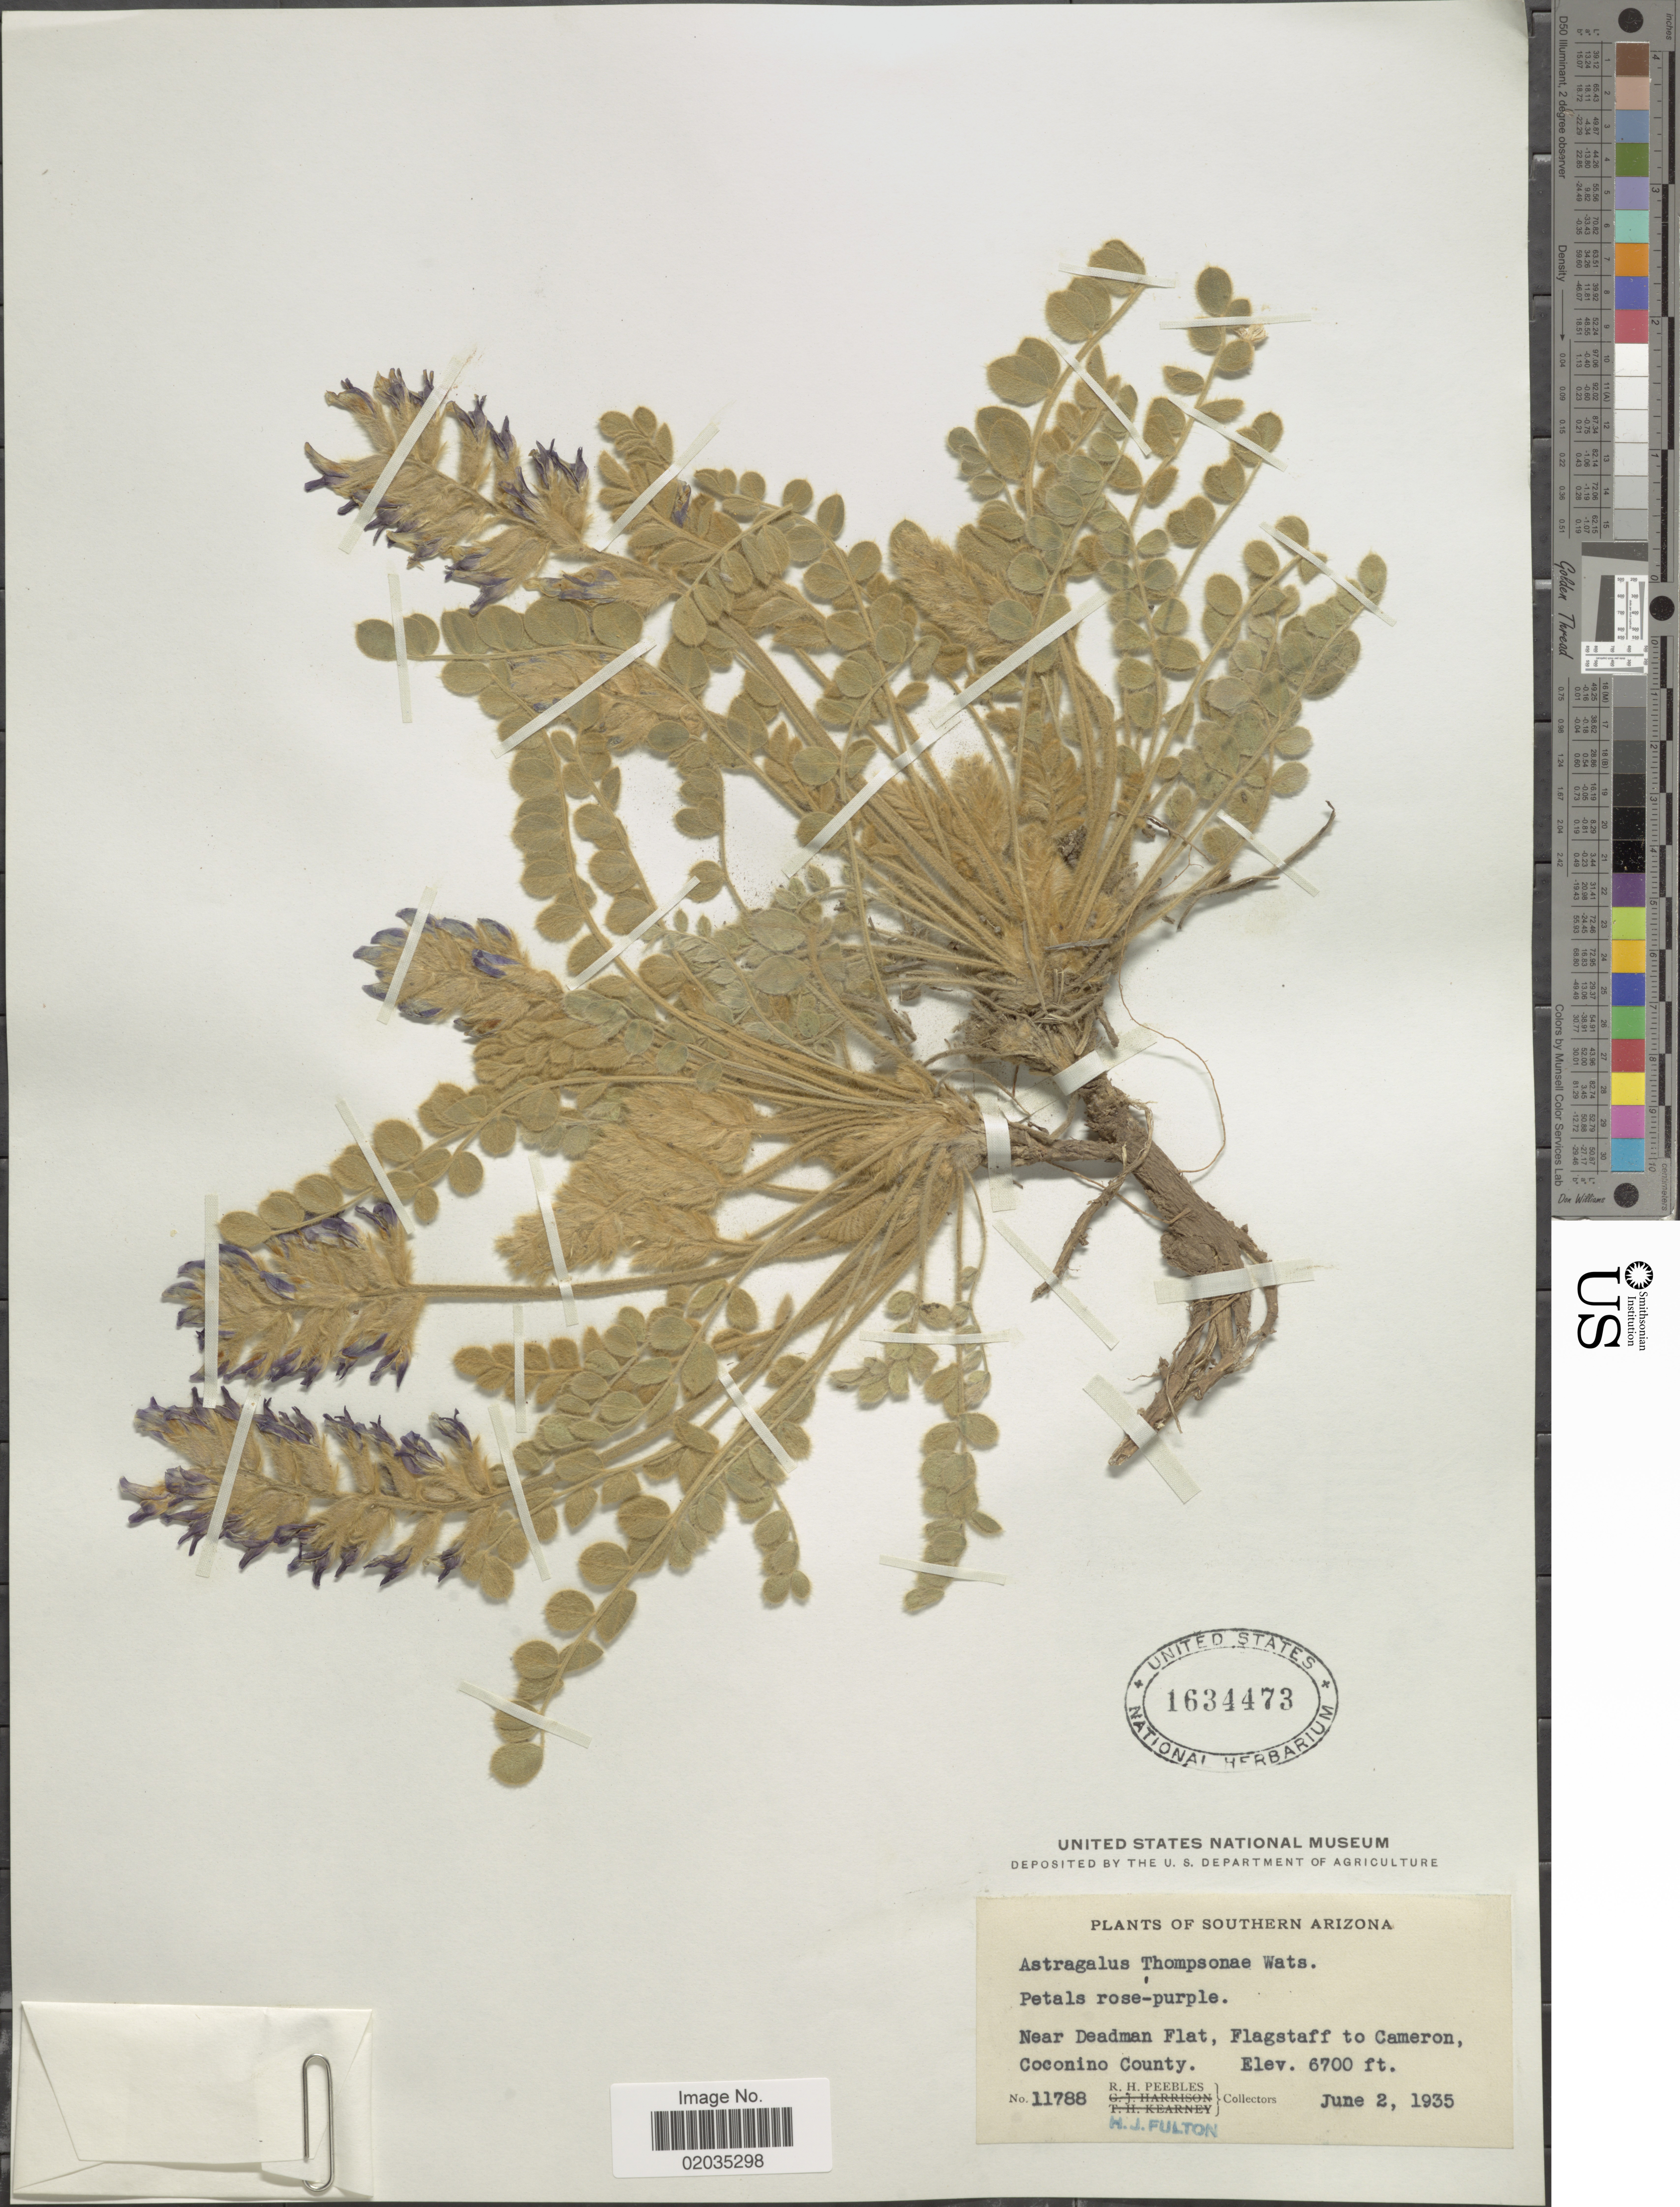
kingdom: Plantae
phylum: Tracheophyta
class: Magnoliopsida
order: Fabales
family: Fabaceae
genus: Astragalus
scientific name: Astragalus thompsonae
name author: S. Watson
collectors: R. H. Peebles & H. Fulton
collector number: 11788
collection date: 1935-06-02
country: United States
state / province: Arizona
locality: Southern Arizona. Near Deadman Flat, Flagstaff to Cameron, Coconino County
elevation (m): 2042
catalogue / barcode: US 1634473